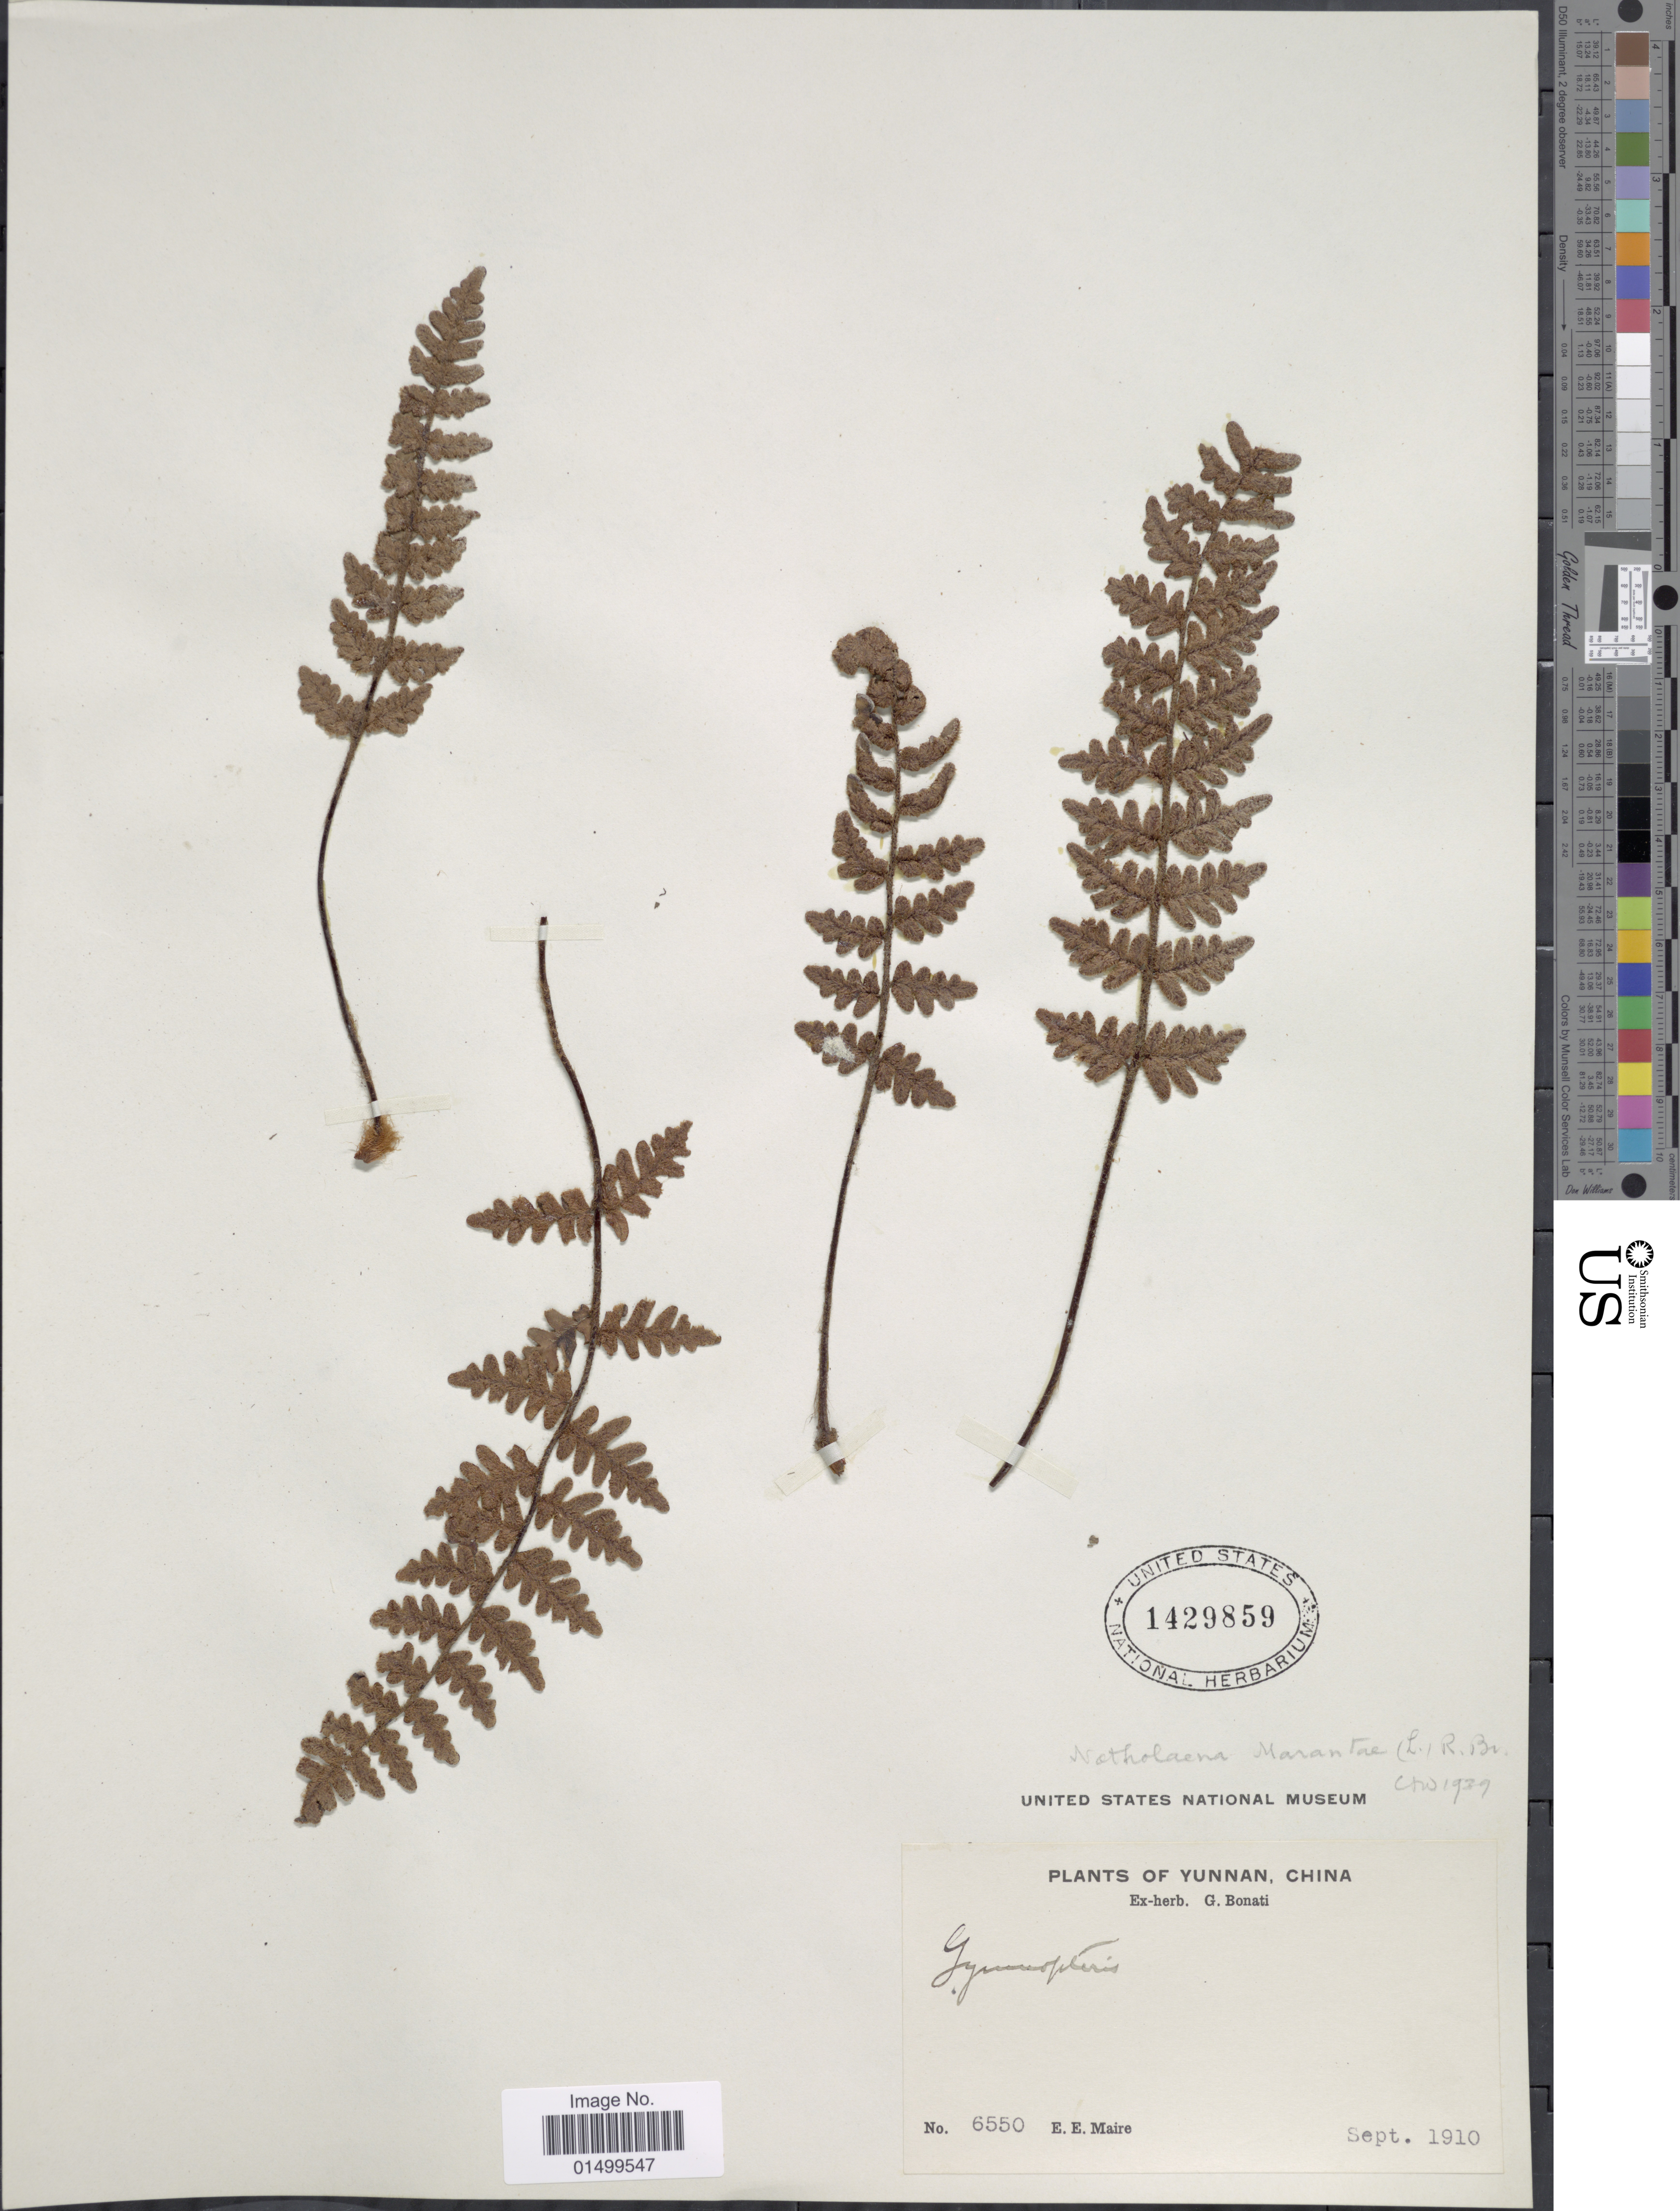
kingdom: Plantae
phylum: Tracheophyta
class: Polypodiopsida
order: Polypodiales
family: Pteridaceae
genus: Cheilanthes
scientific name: Cheilanthes marantae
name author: Domin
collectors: E. E. Maire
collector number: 6550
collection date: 1910-09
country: China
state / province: Yunnan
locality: Gyunnnofileris [interpreted]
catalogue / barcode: US 1429859